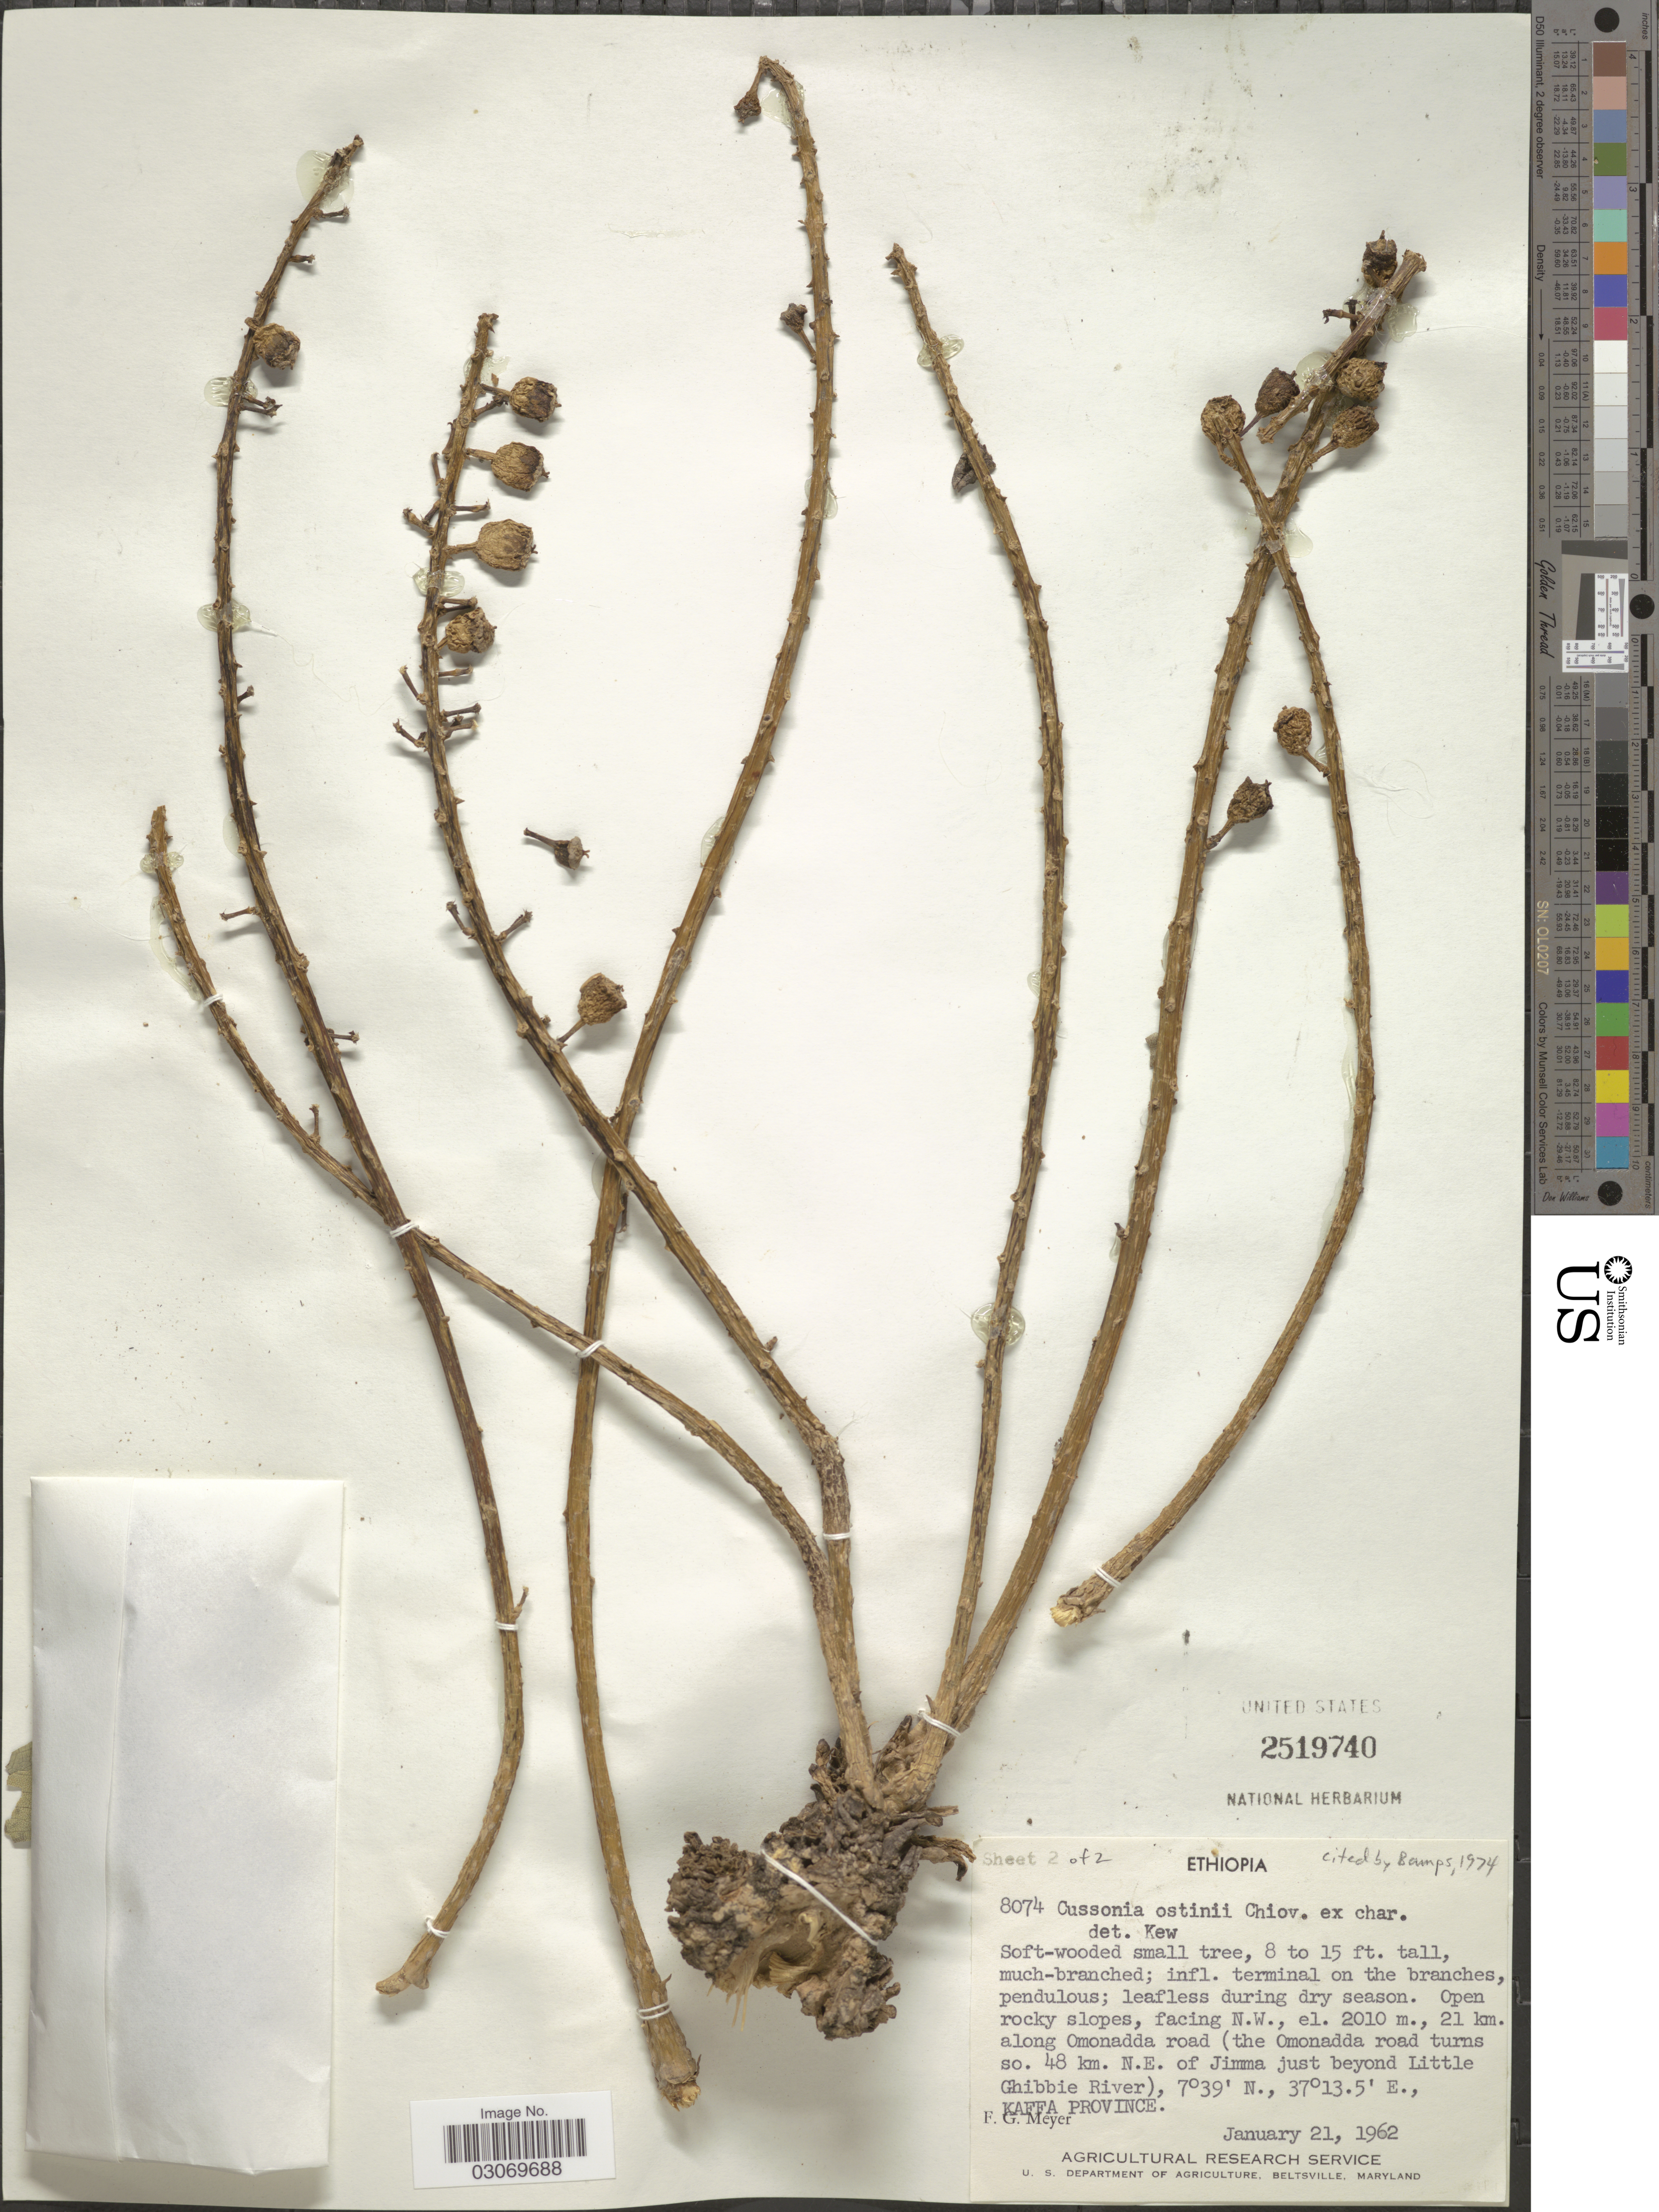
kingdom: Plantae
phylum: Tracheophyta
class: Magnoliopsida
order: Apiales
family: Araliaceae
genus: Cussonia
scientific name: Cussonia ostinii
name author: Chiov.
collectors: F. G. Meyer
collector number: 8074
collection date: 1962-01-21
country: Ethiopia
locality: Open rocky slopes, facing N.W., 21 km. along Omonadda road (the Omonadda road turns so. 48 km. N.E. of Jimma just beyond Little Ghibbie River), Kaffa Province.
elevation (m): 2010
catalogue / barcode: US 2519740